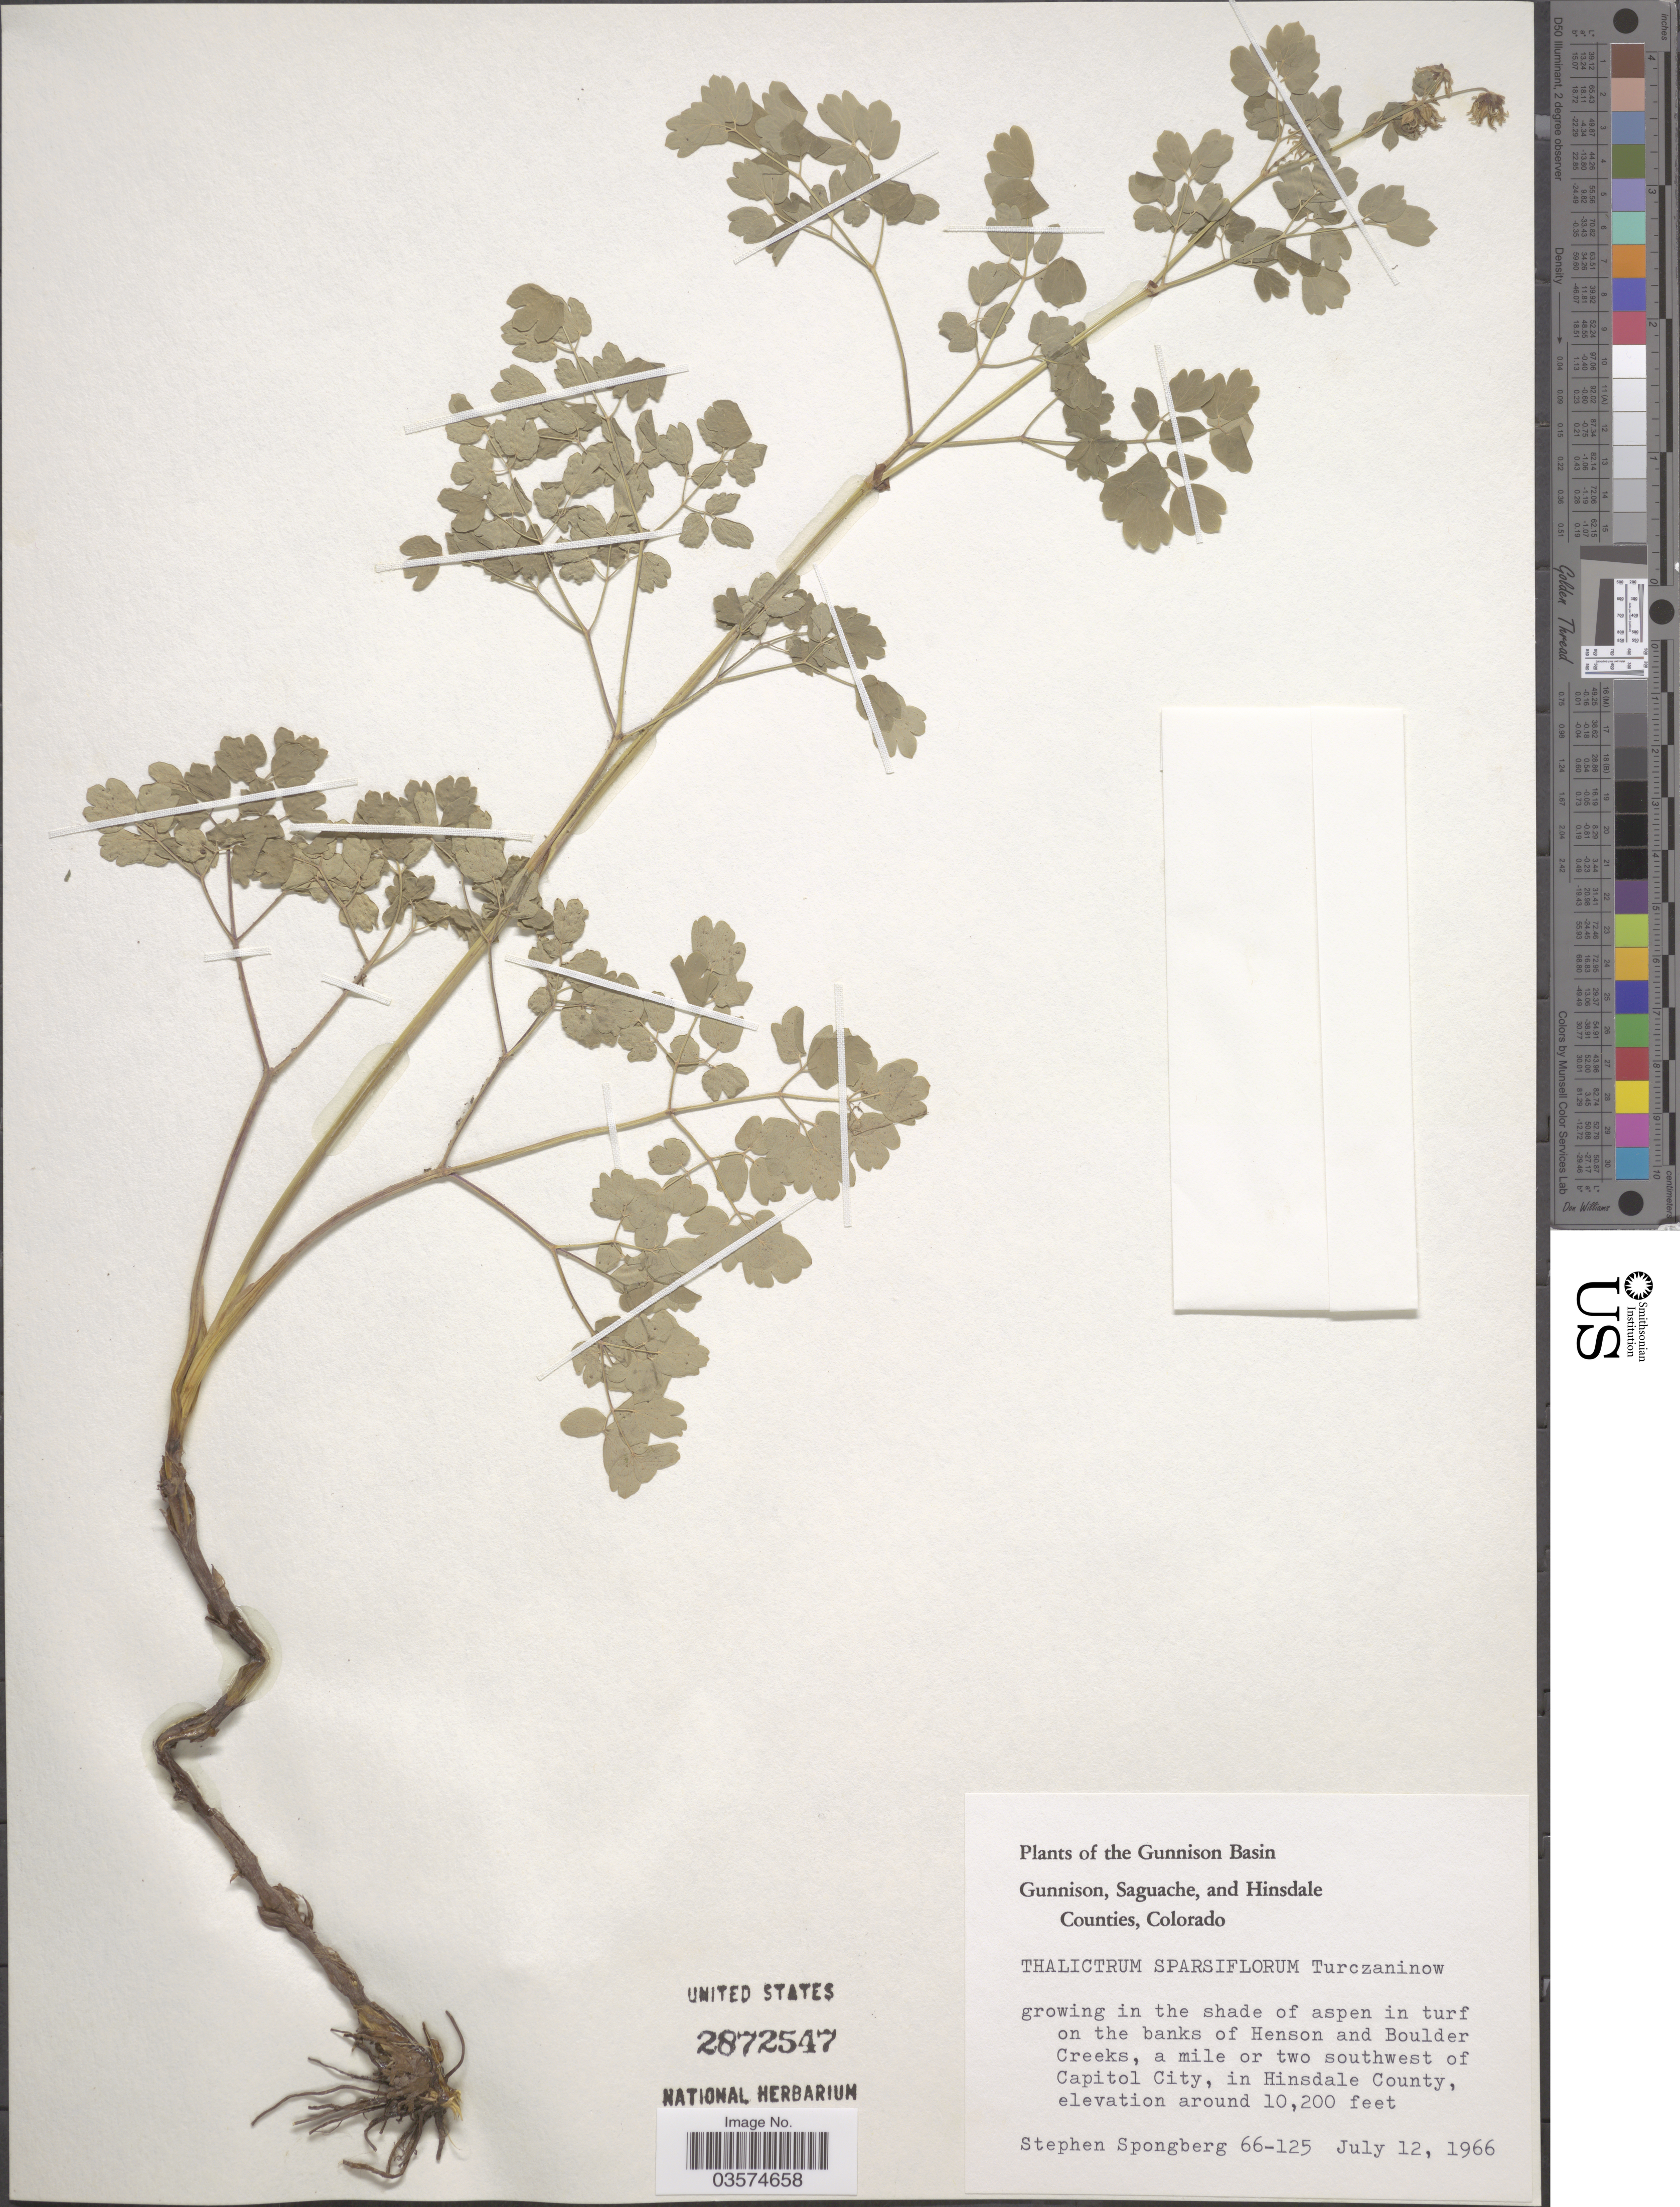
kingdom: Plantae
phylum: Tracheophyta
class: Magnoliopsida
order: Ranunculales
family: Ranunculaceae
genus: Thalictrum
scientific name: Thalictrum sparsiflorum var. richardsonii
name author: (A. Gray) B. Boivin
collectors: S. A.Spongberg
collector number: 66-125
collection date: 1966-07-12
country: United States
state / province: Colorado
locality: Gunnison Basin. In the shade of aspen in turf on the banks of Henson and Boulder Creeks, a mile or two southwest of Capitol City, in Hinsdale County.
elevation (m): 3109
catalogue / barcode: US 2872547